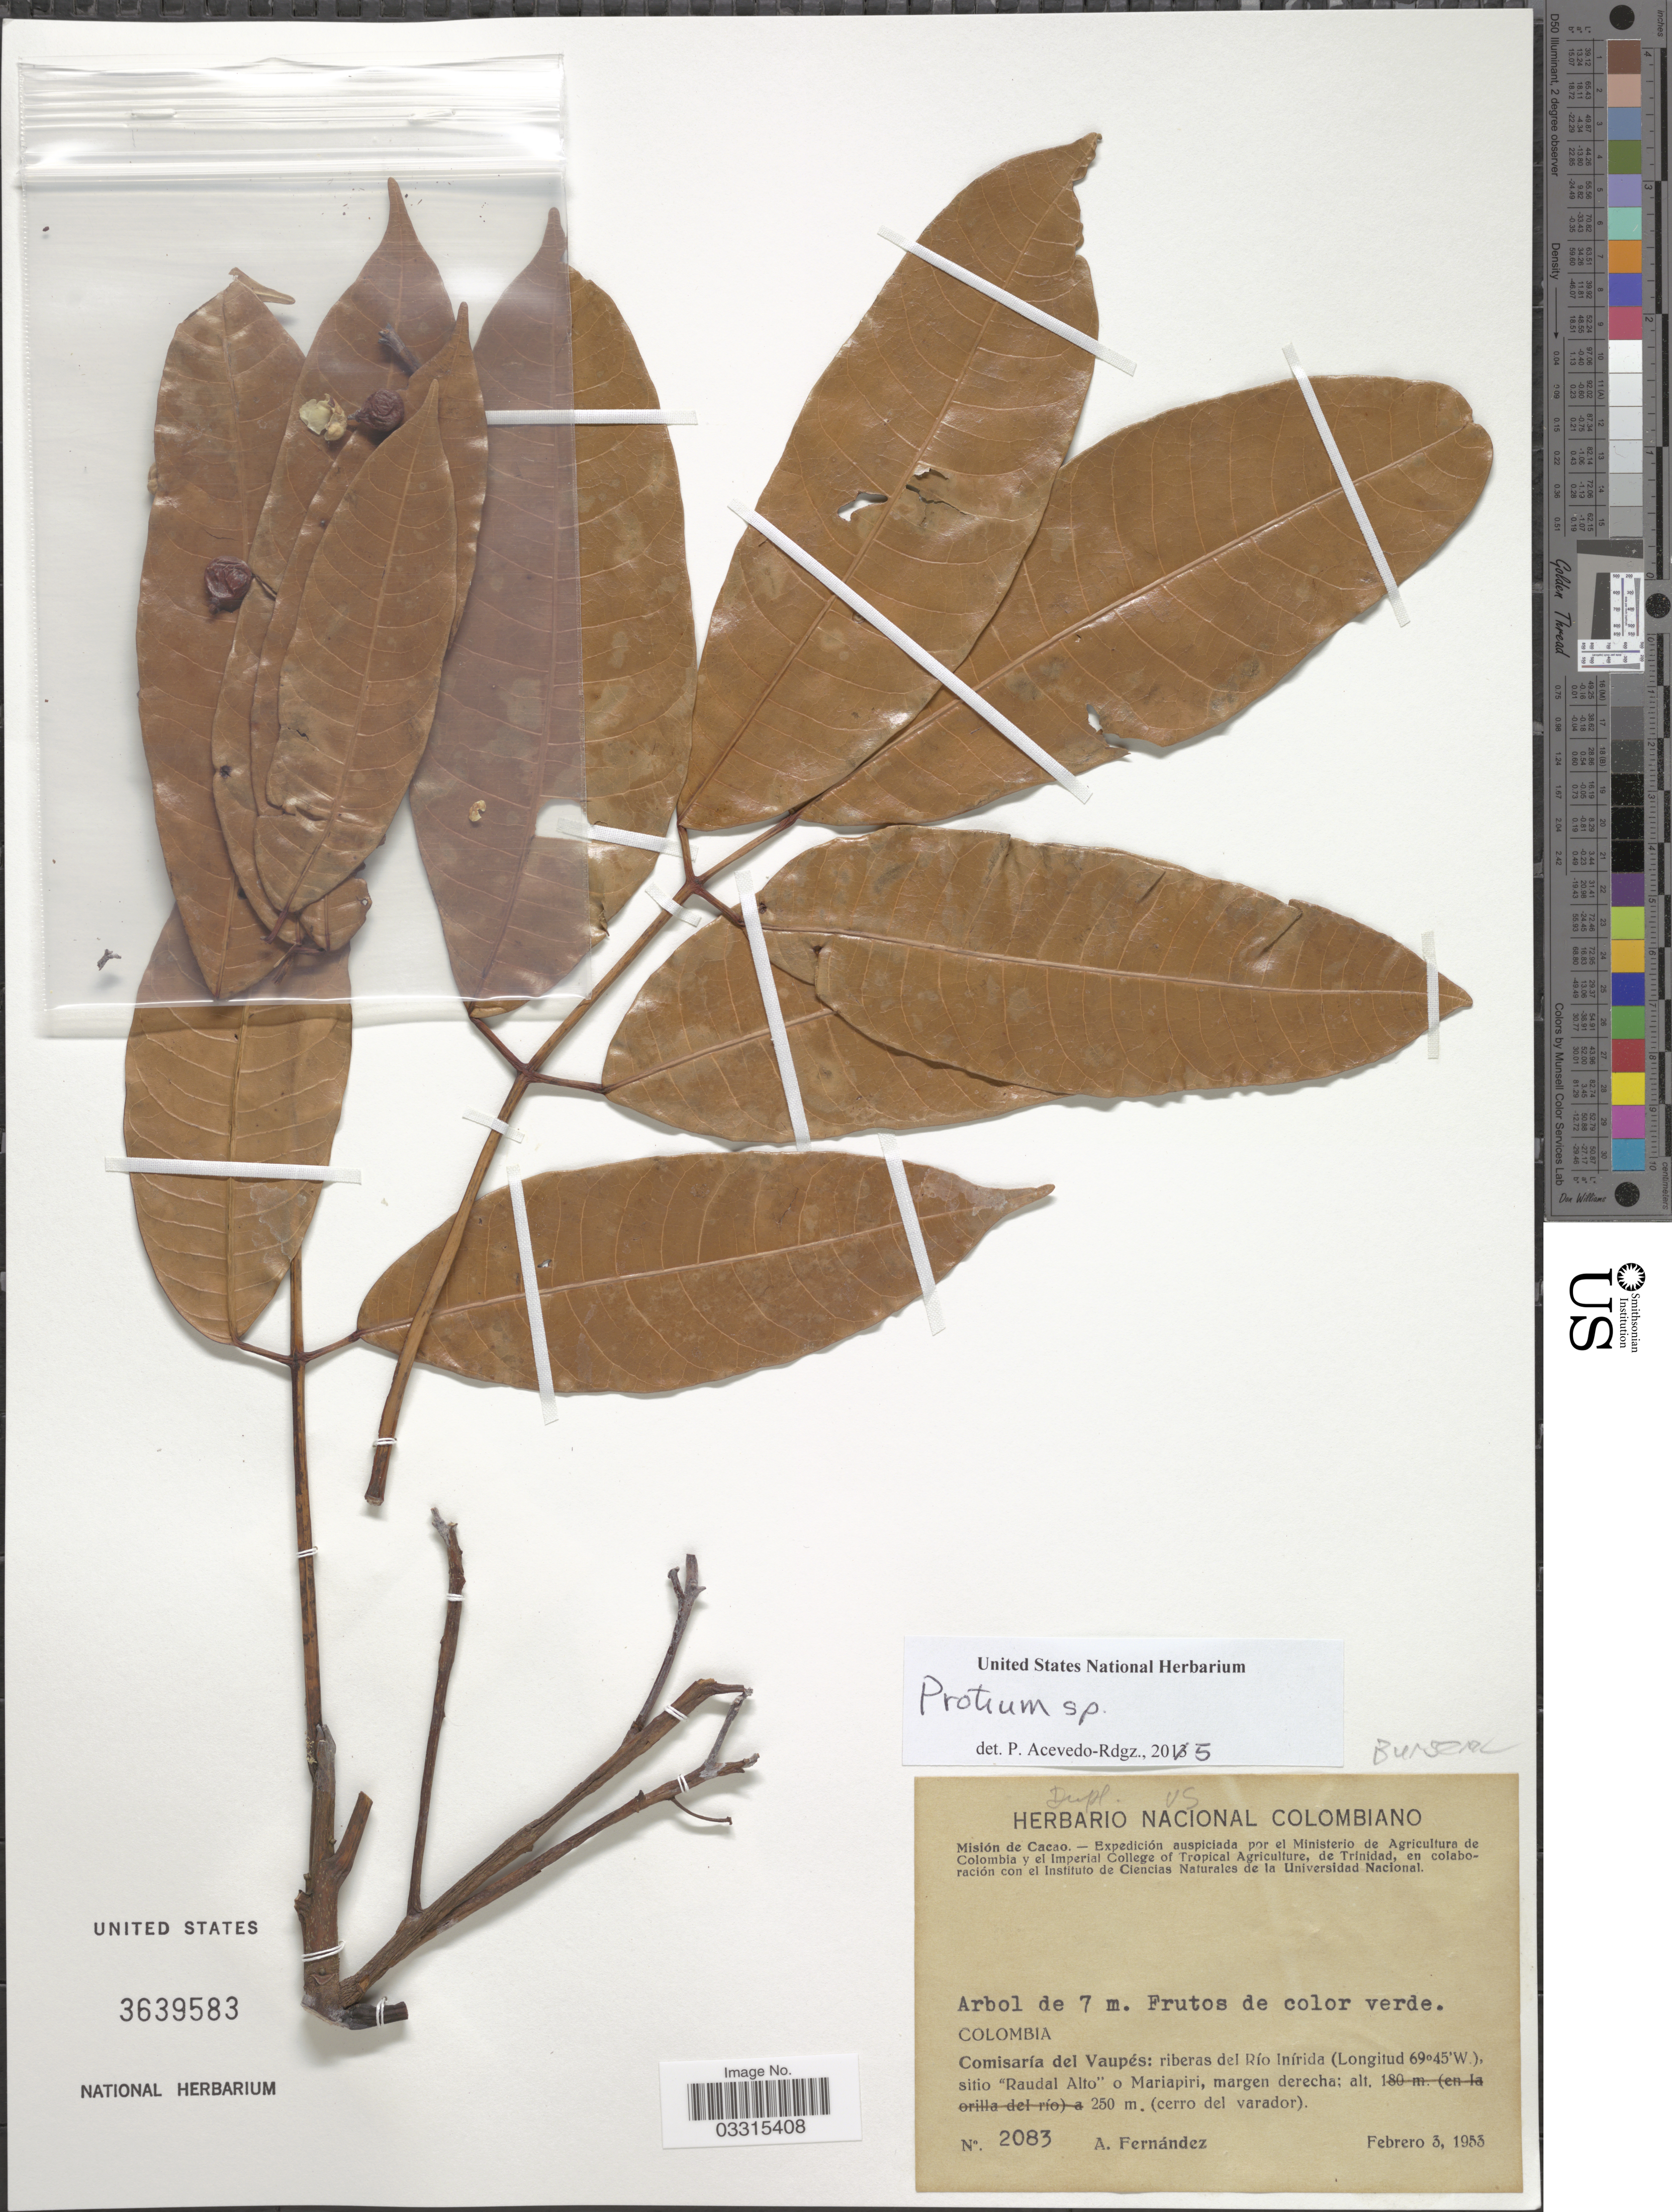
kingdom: Plantae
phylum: Tracheophyta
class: Magnoliopsida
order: Sapindales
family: Burseraceae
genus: Protium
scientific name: Protium sp.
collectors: A. Fernández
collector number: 2083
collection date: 1953-02-03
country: Colombia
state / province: Vaupés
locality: Comisaría del Vaupés: riberas del Río Inírida, sitio "Raudal Alto" o Mariapiri, margen derecha. (cerro del varador).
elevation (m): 250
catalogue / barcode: US 3639583